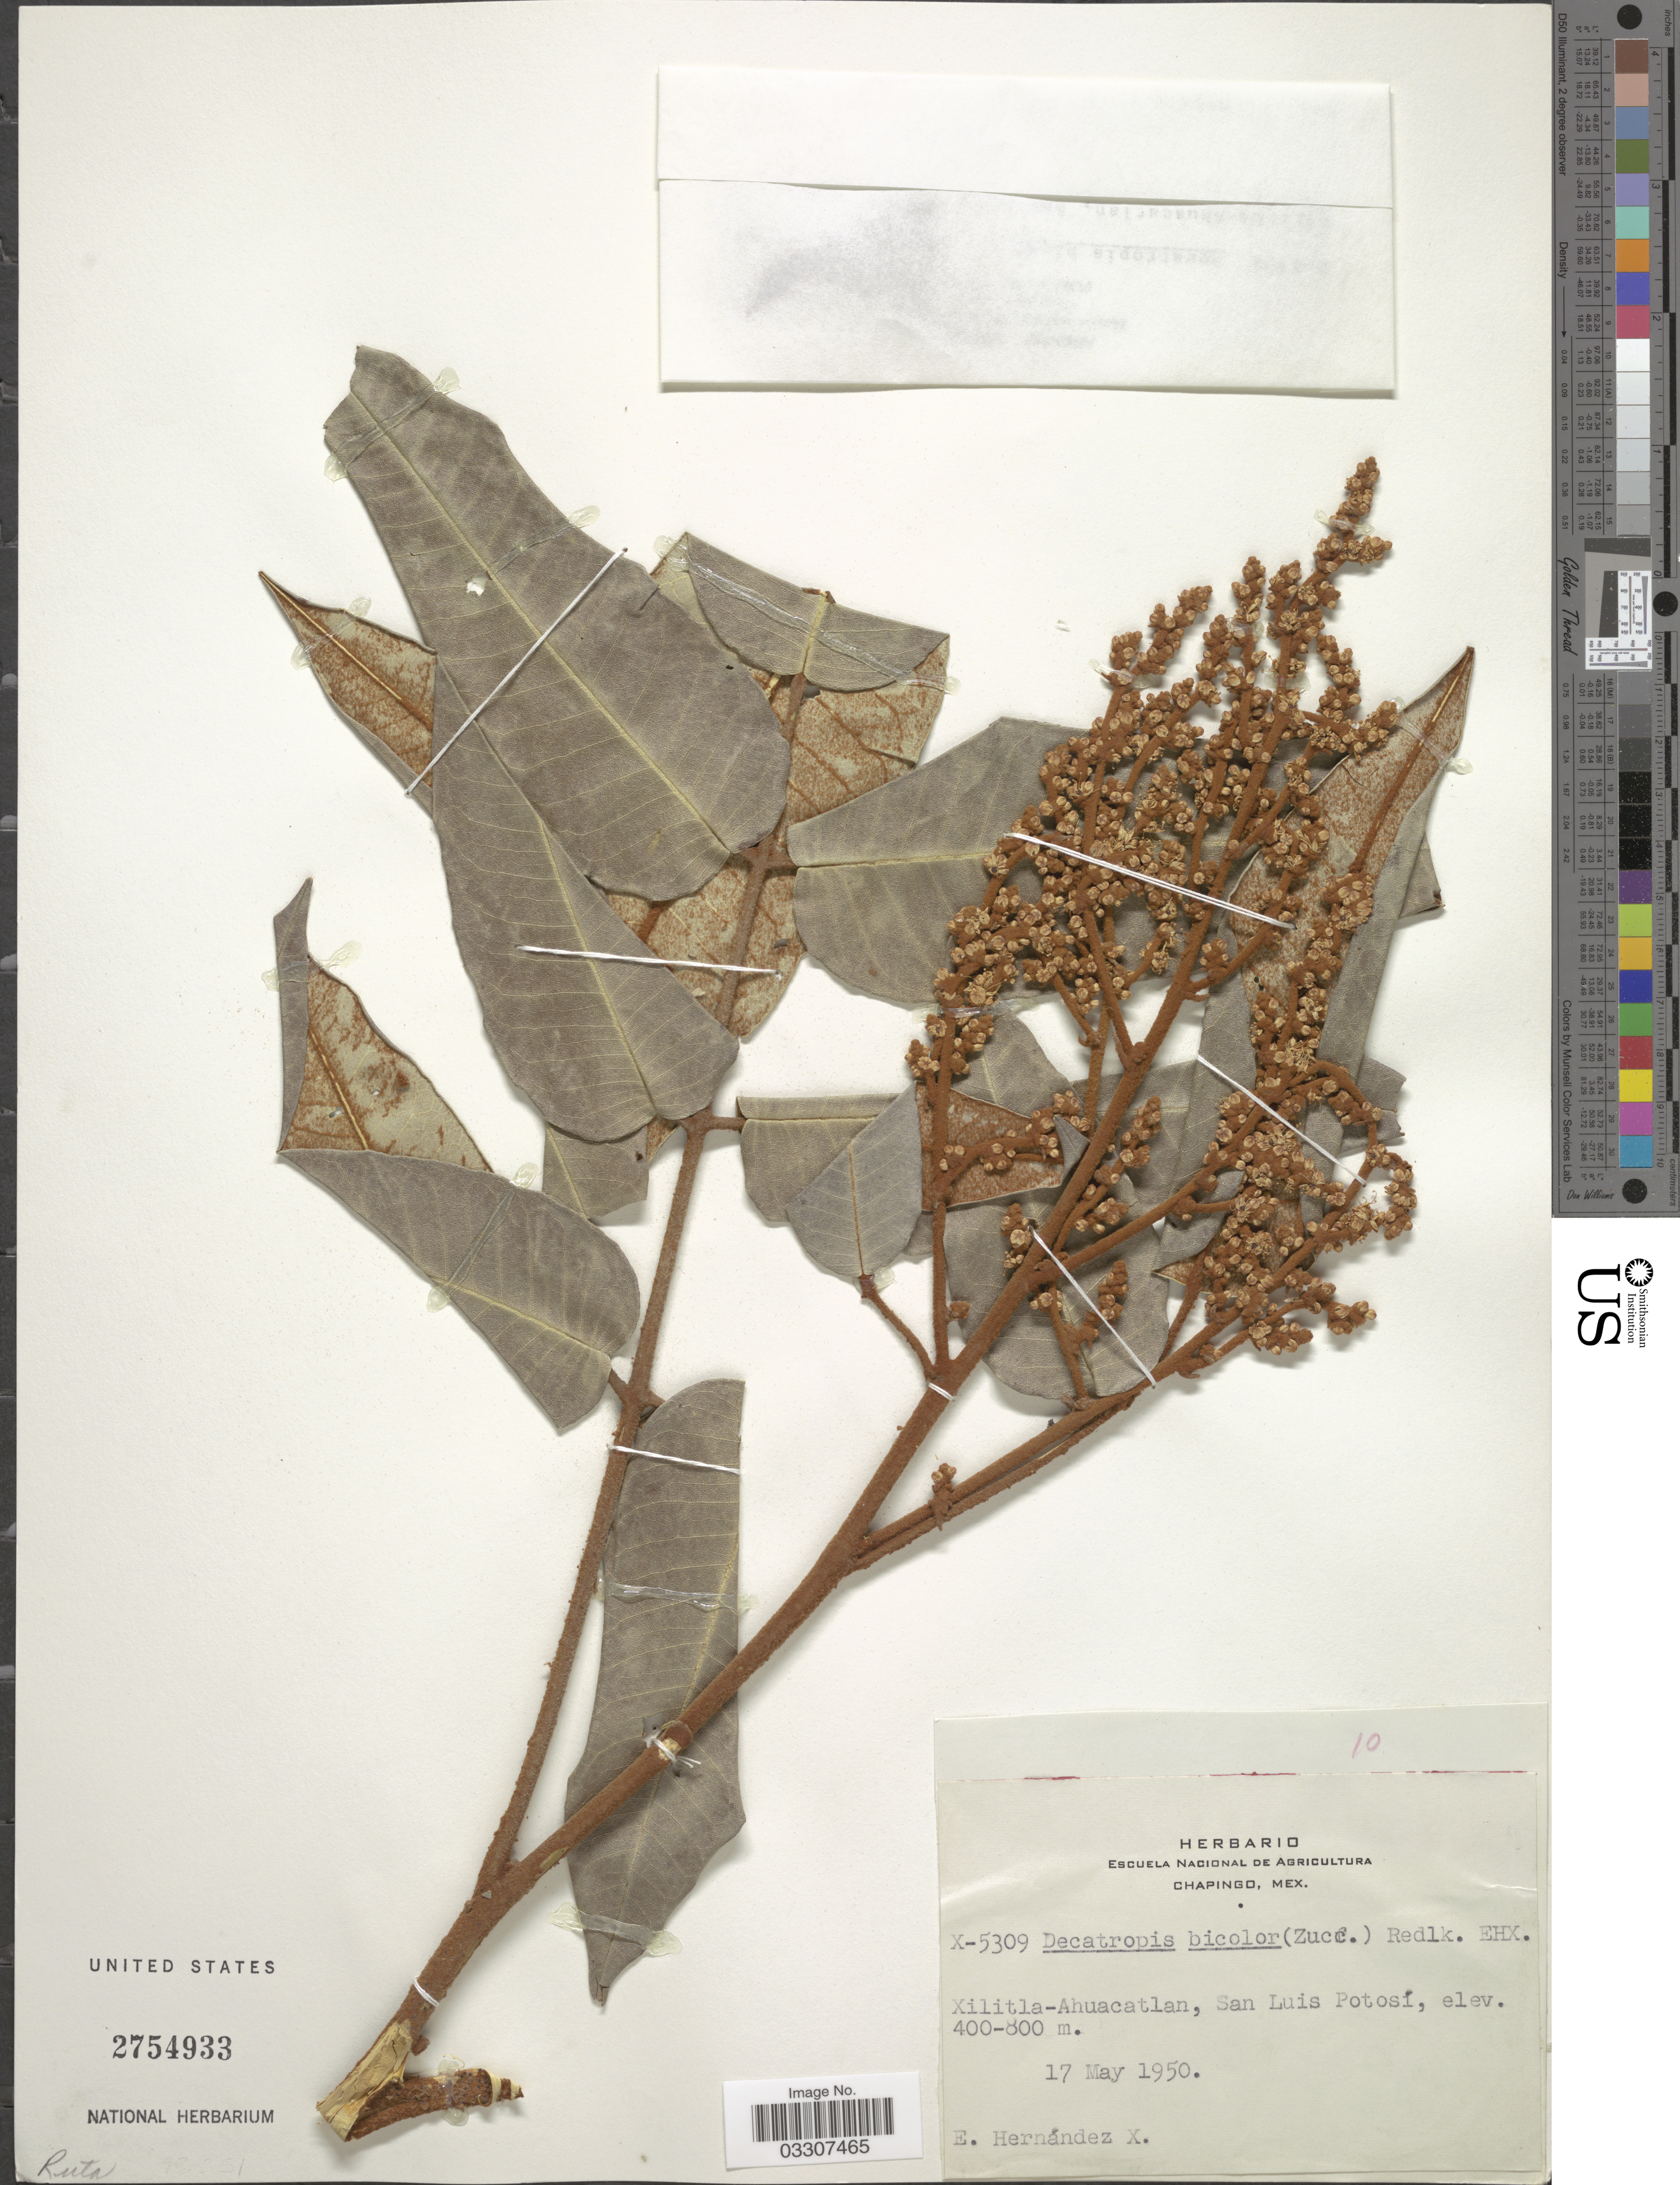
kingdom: Plantae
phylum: Tracheophyta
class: Magnoliopsida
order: Sapindales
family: Rutaceae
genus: Decatropis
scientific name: Decatropis bicolor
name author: (Zucc.) Radlk.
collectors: E. Hernandez X.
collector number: X-5309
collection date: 1950-05-17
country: Mexico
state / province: San Luis Potosí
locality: Xilitla-Ahuacatlan.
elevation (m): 400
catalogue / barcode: US 2754933